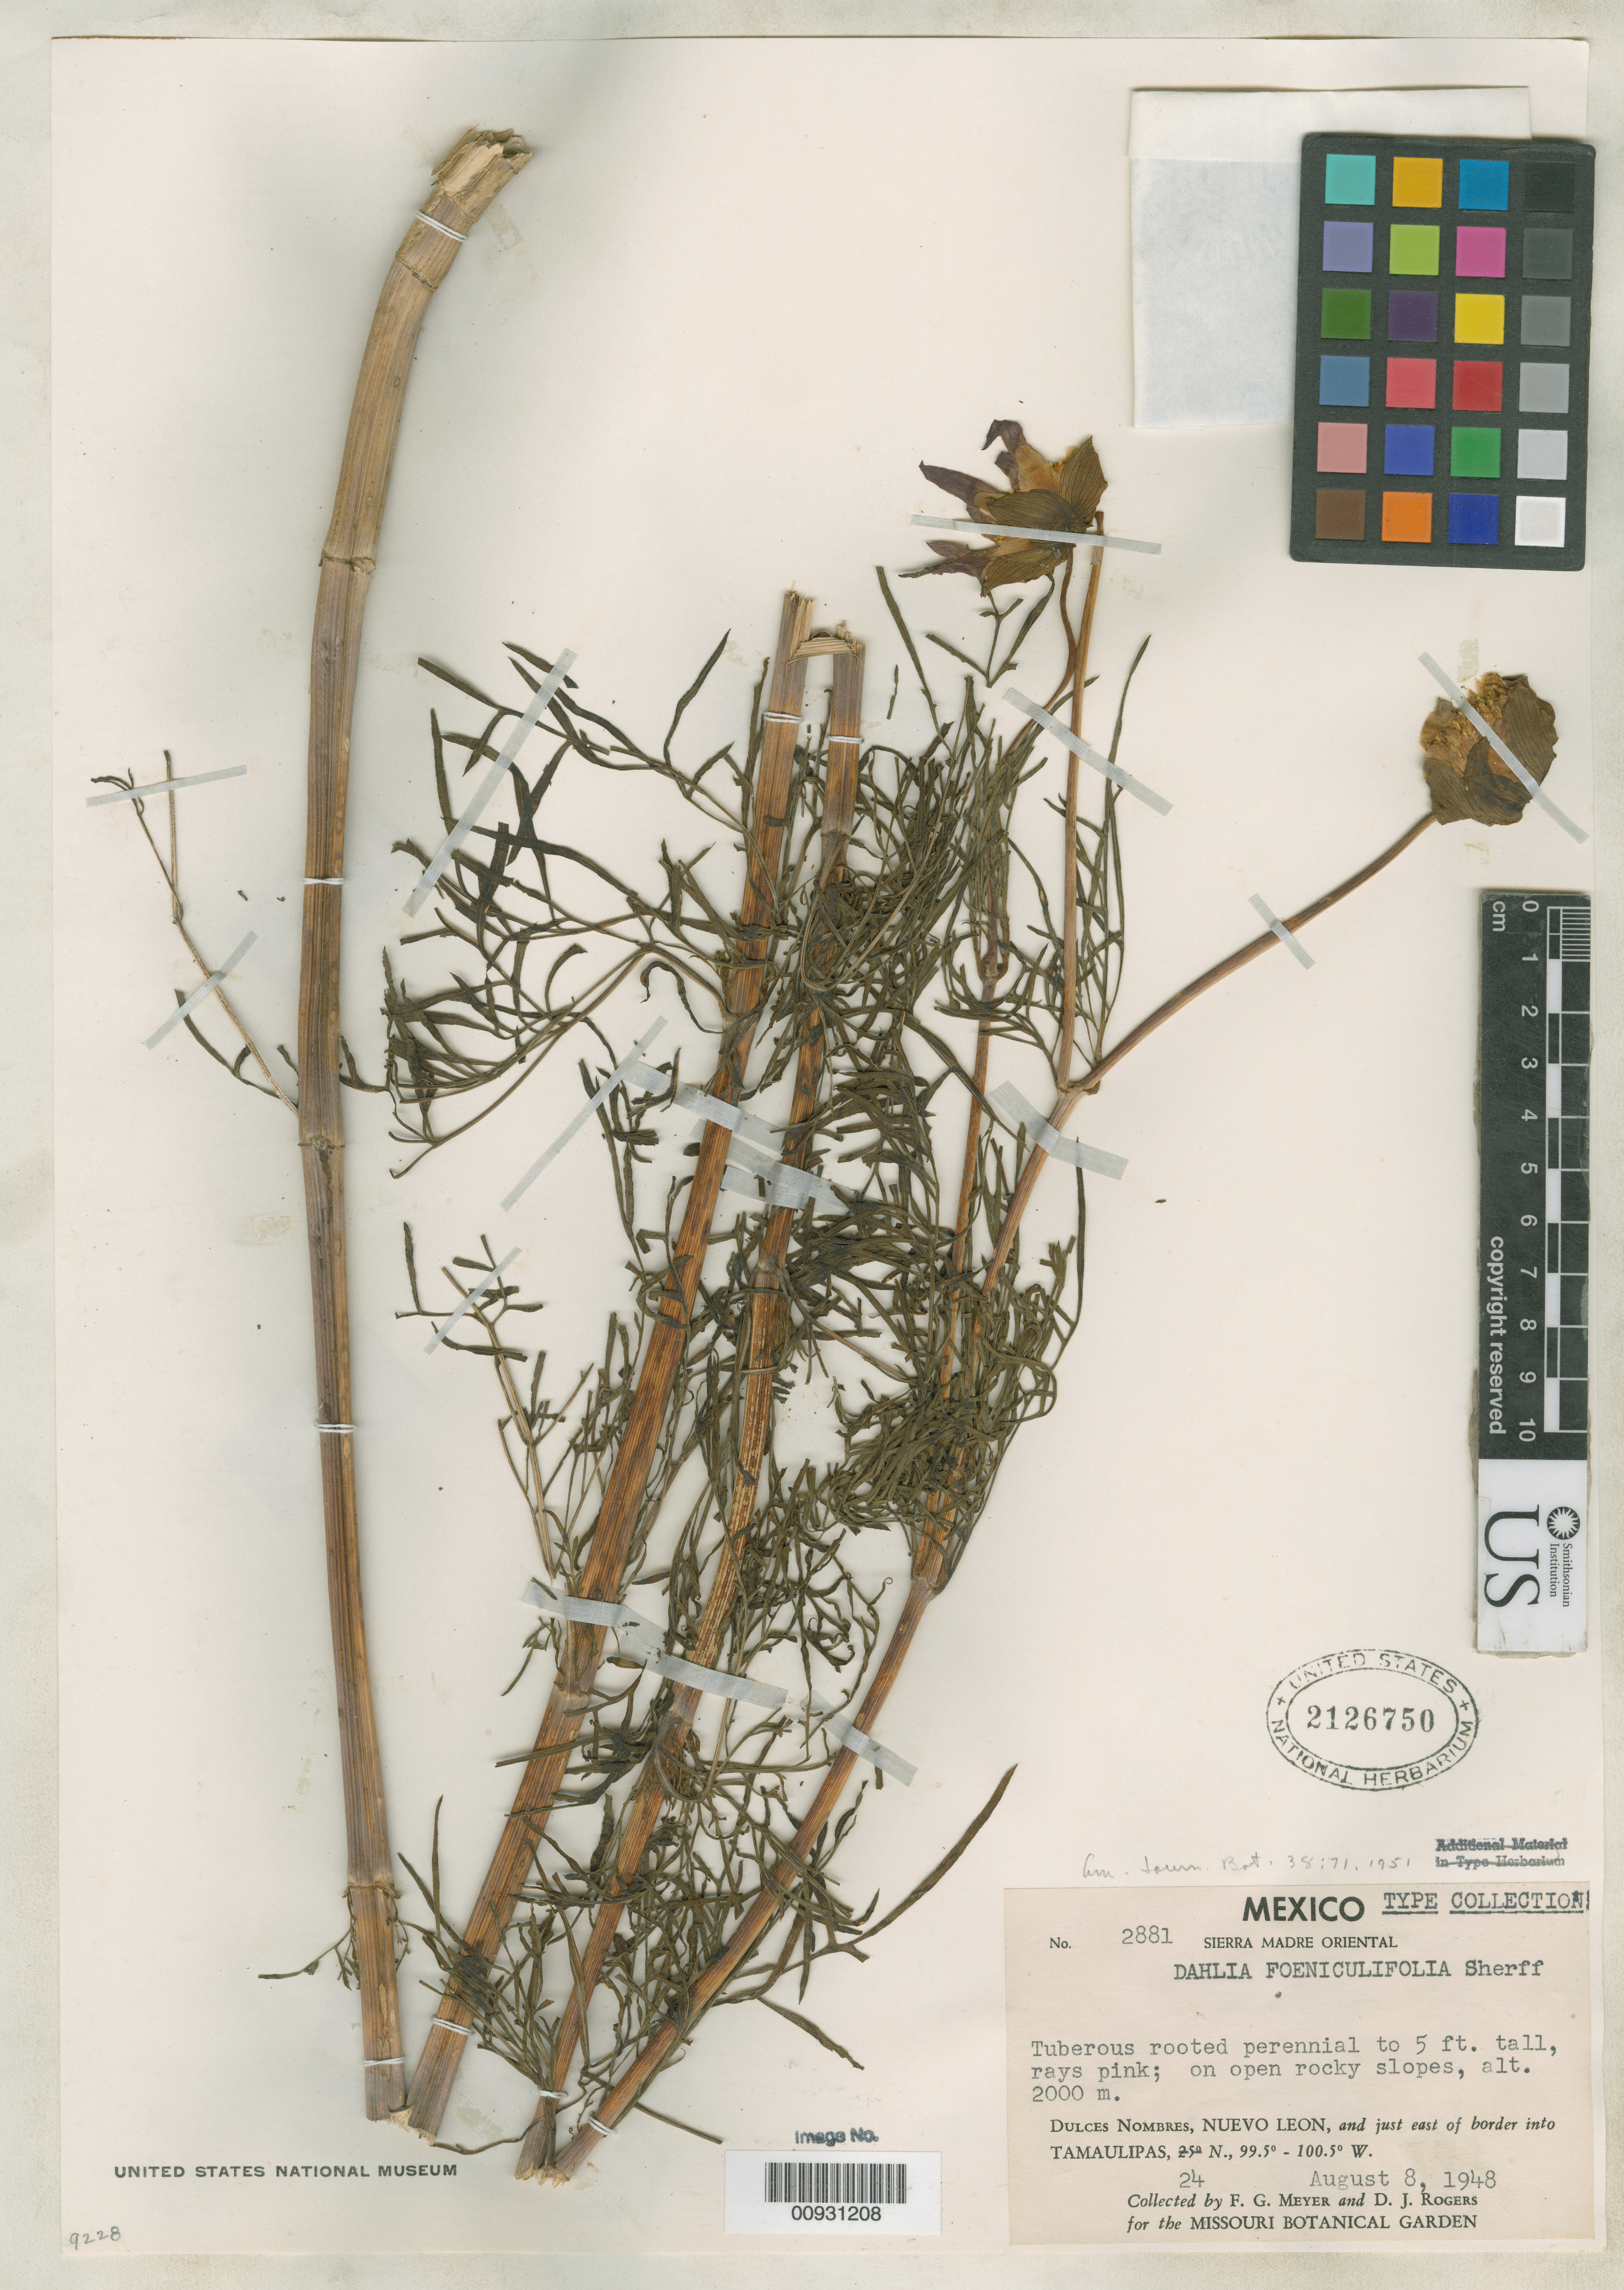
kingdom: Plantae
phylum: Tracheophyta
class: Magnoliopsida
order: Asterales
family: Asteraceae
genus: Dahlia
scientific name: Dahlia foeniculifolia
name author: Sherff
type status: Isotype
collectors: F. G. Meyer & D. J. Rogers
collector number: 2881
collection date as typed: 08 Aug 1948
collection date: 1948-08-08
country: Mexico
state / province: Nuevo León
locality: Dulces Nombres, just East of border into Tamaulipas.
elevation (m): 2000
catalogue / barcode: US 2126750